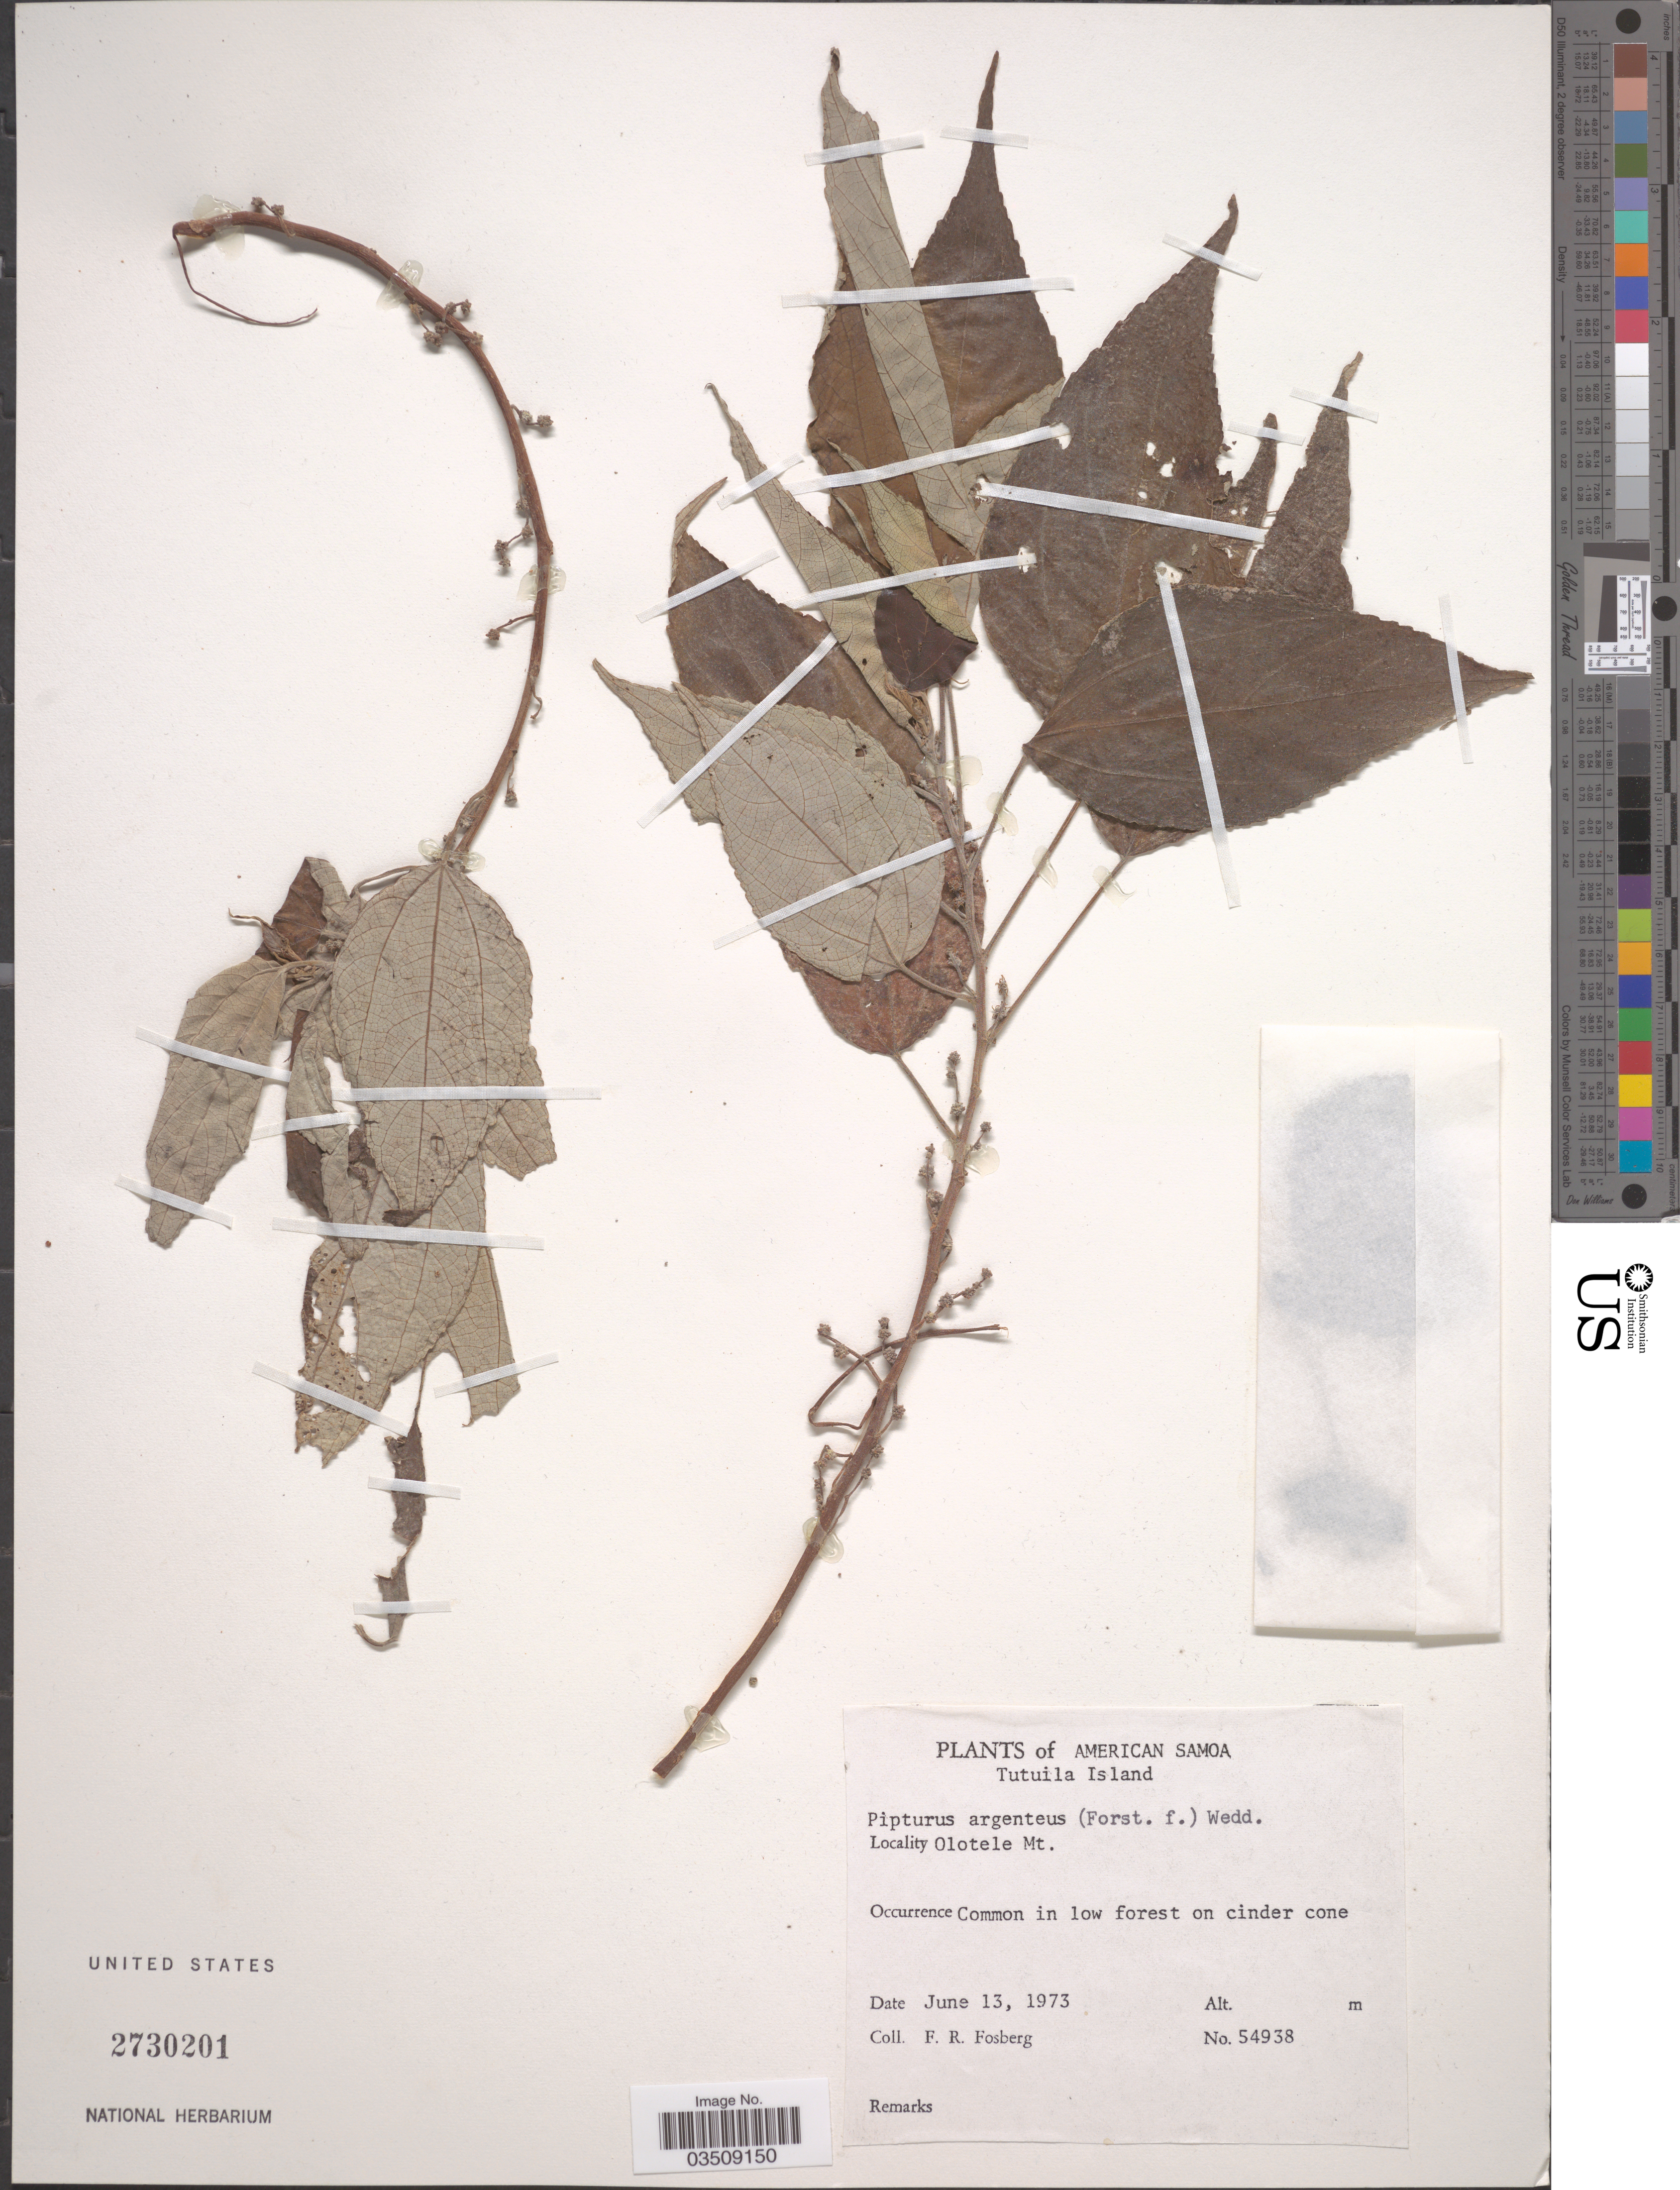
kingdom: Plantae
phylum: Tracheophyta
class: Magnoliopsida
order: Rosales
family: Urticaceae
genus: Pipturus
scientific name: Pipturus argenteus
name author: (G. Forst.) Wedd.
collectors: F. R. Fosberg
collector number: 54938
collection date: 1973-06-13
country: American Samoa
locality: Tutuila Island. Olotele Mt.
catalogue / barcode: US 2730201